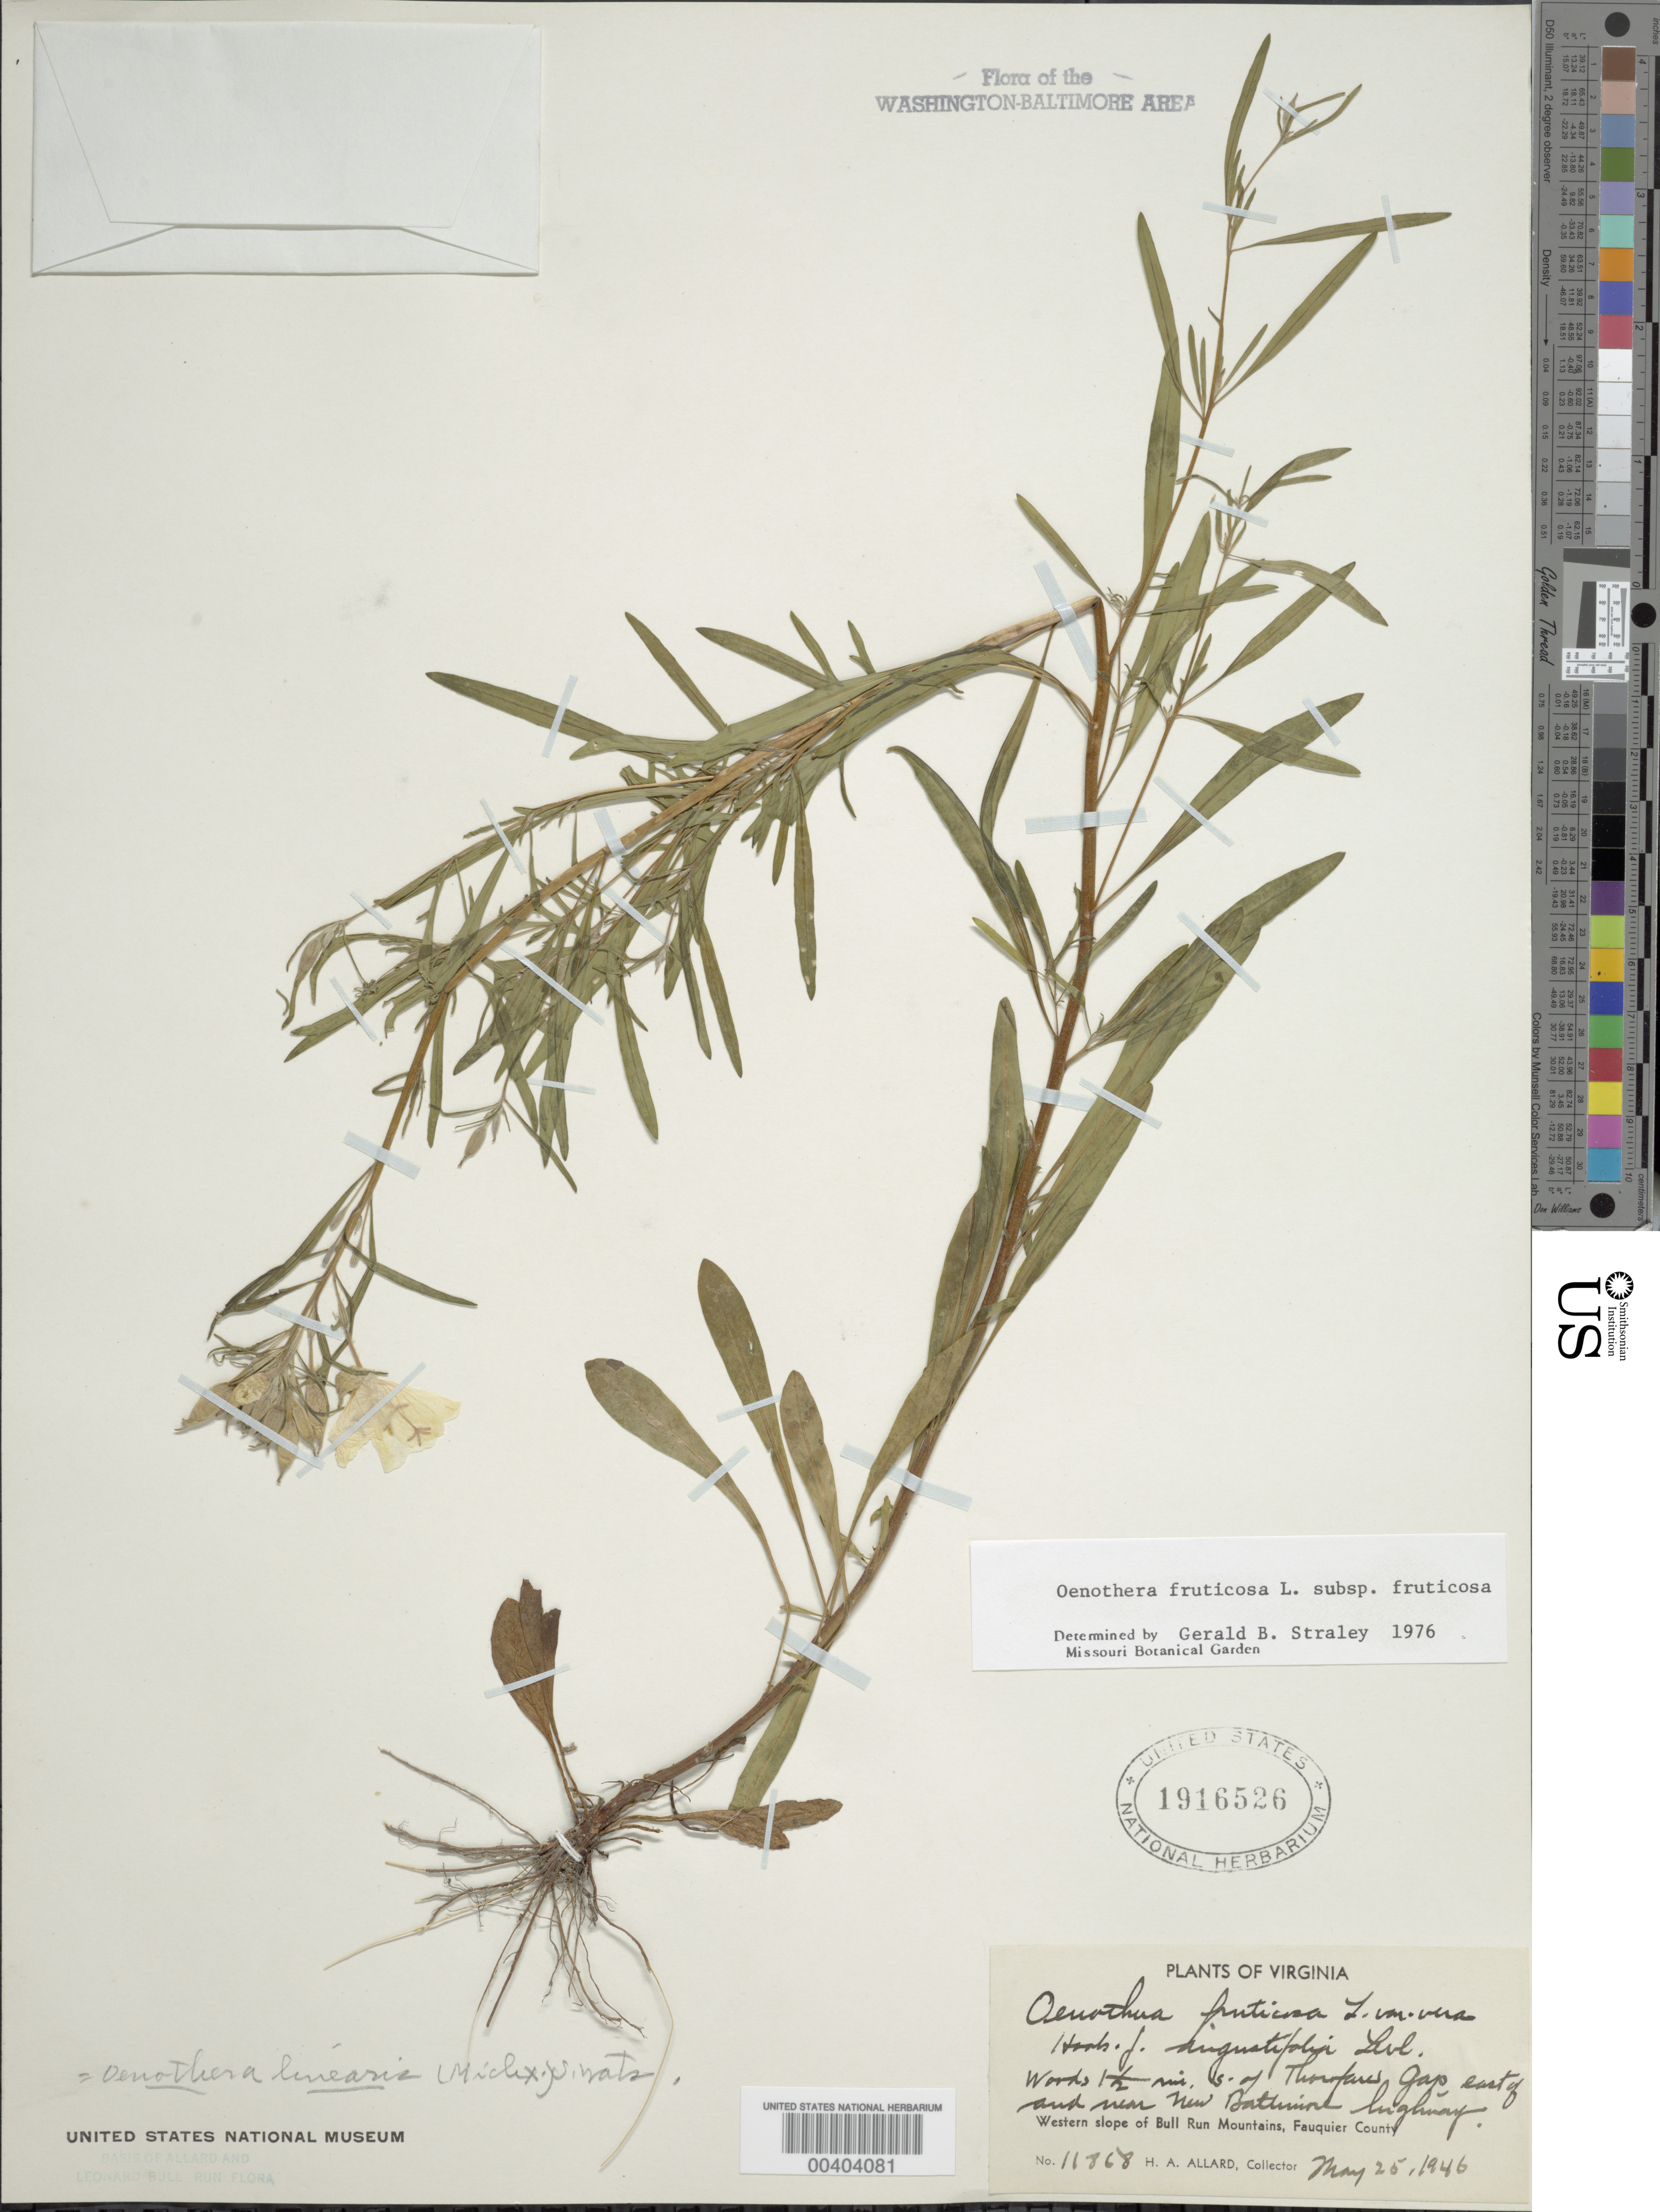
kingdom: Plantae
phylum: Tracheophyta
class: Magnoliopsida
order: Myrtales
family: Onagraceae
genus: Oenothera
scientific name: Oenothera fruticosa subsp. fruticosa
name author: L.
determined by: Straley, G. B.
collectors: H. A. Allard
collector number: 11868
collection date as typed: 25 May 1946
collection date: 1946-05-25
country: United States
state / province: Virginia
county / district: Fauquier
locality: Western slope of Bull Run Mounains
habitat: Woods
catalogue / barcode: US 1916526